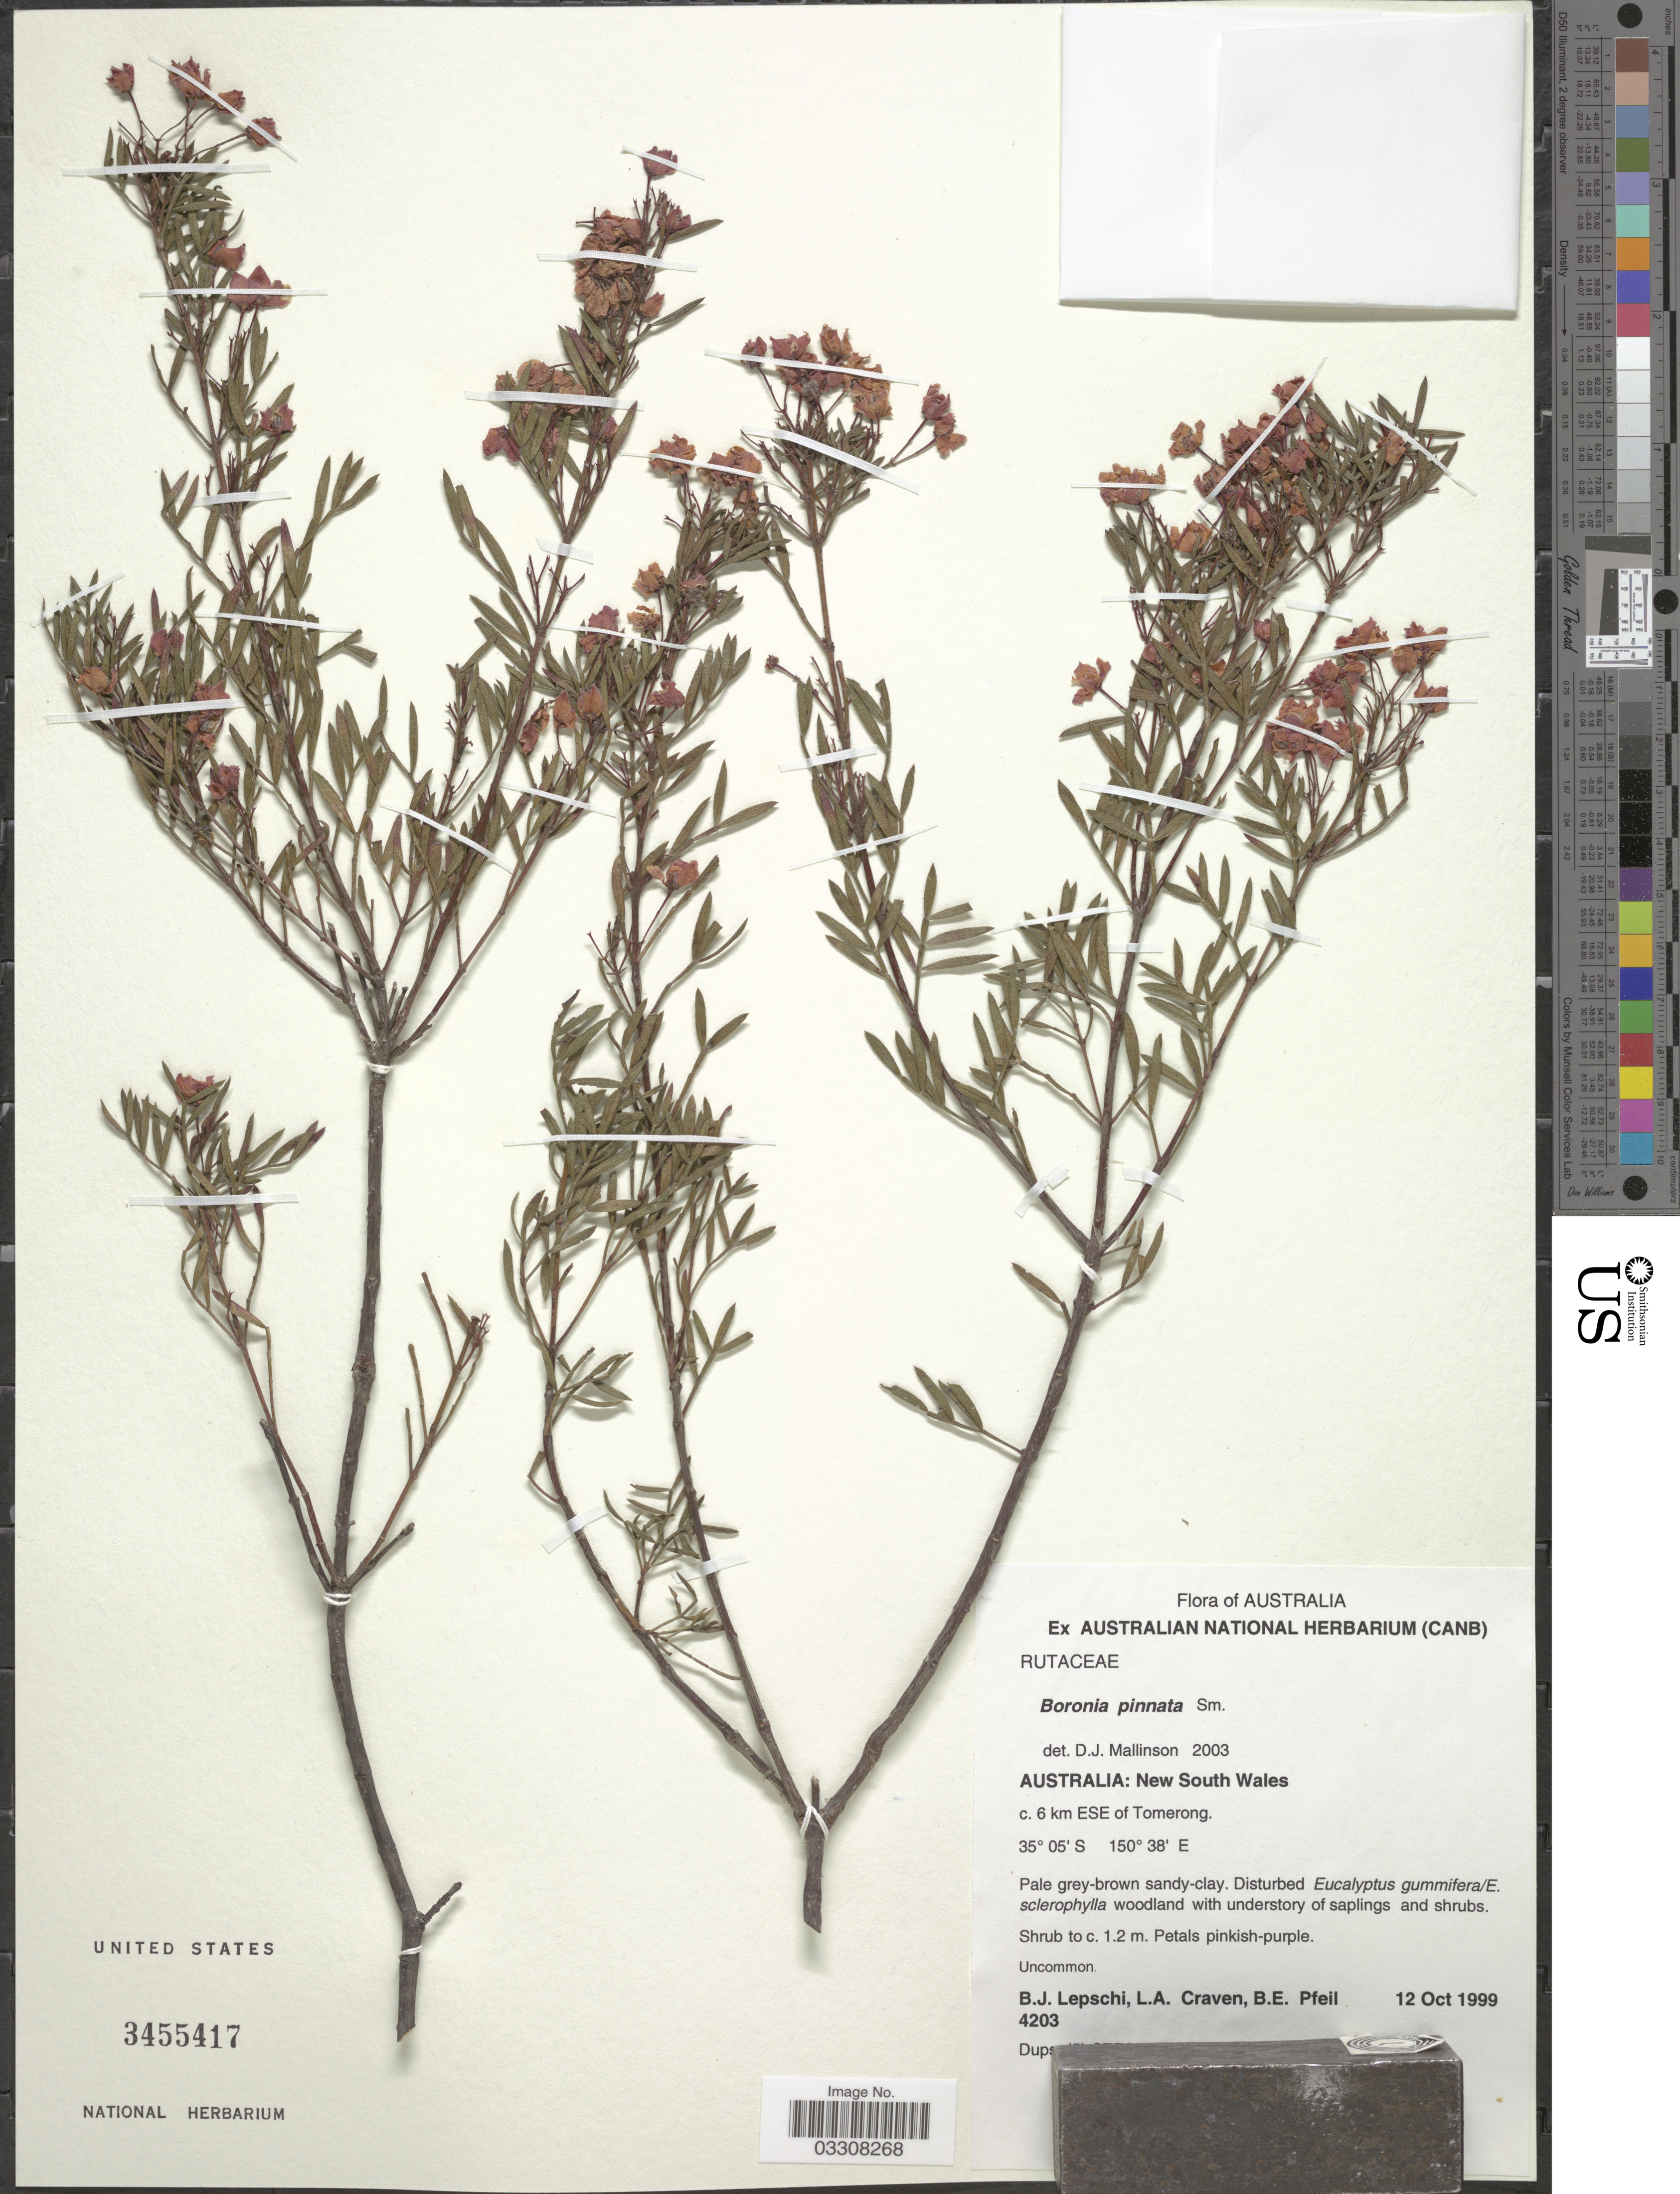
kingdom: Plantae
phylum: Tracheophyta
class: Magnoliopsida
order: Sapindales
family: Rutaceae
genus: Boronia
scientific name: Boronia pinnata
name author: Sm.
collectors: B. Lepschi, L. A. Craven & B. Pfeil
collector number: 4203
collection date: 1999-10-12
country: Australia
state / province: New South Wales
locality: C. 6 km ESE of Tomerong.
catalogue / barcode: US 3455417